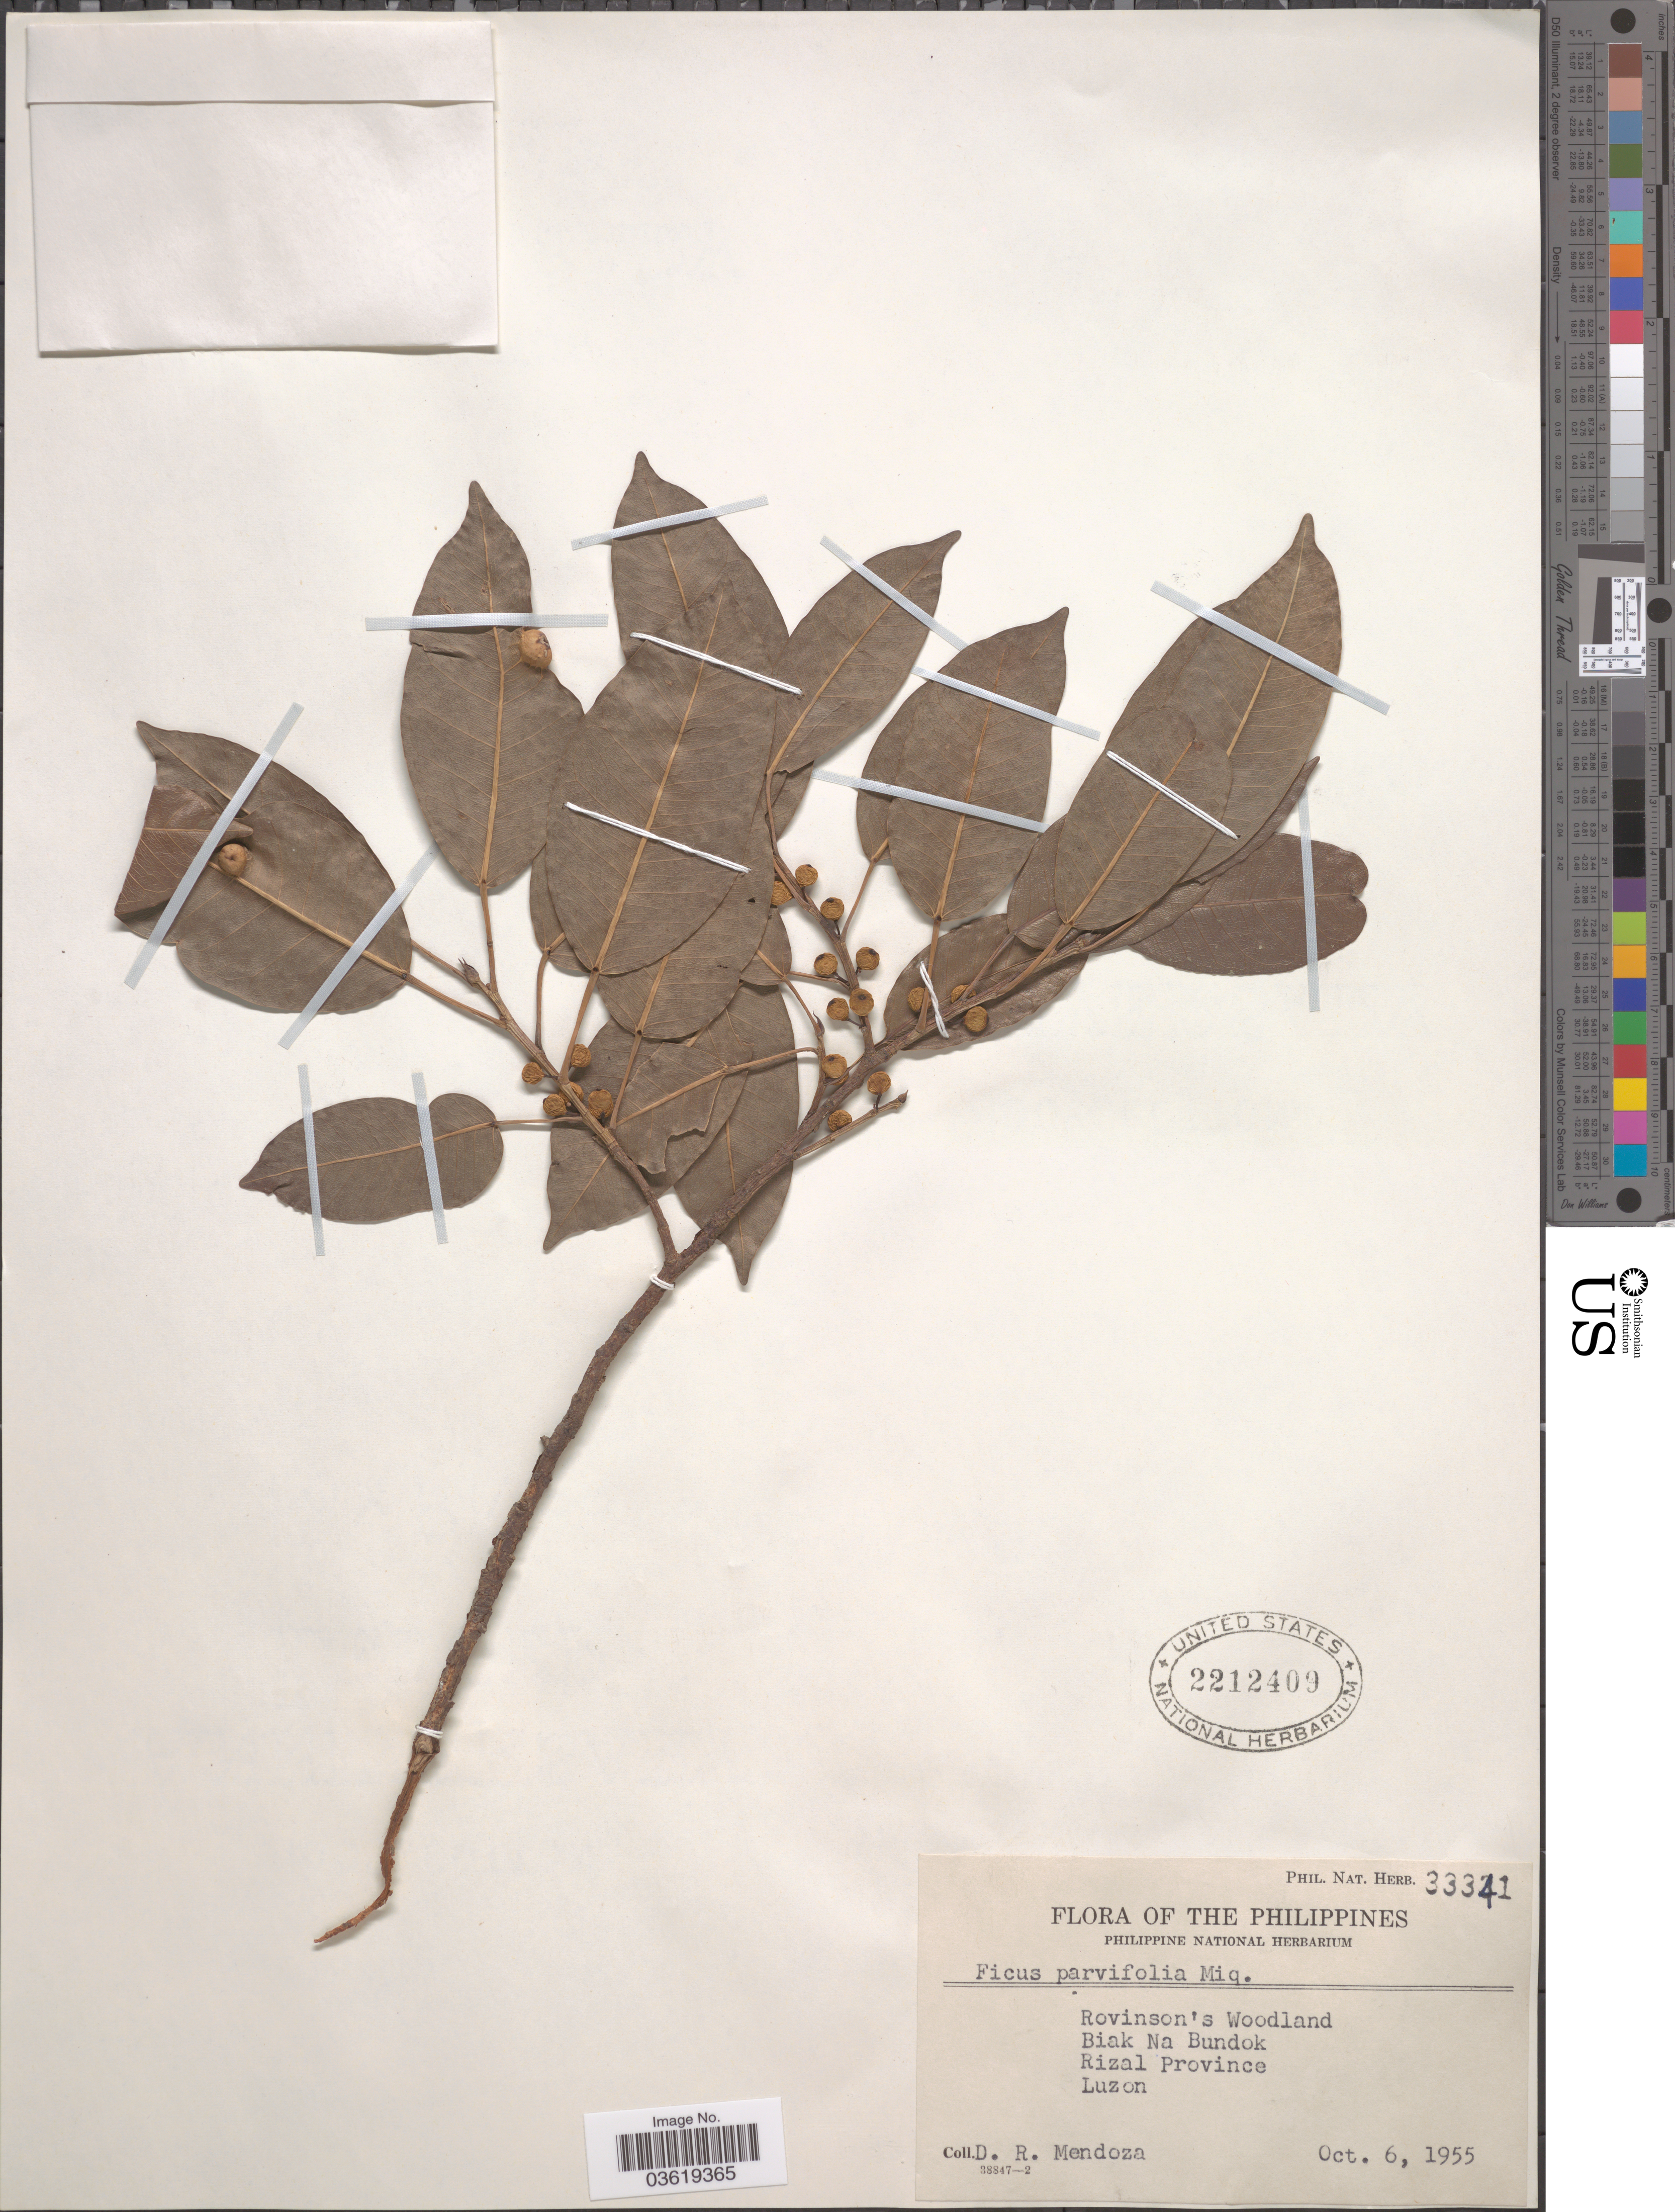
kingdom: Plantae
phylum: Tracheophyta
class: Magnoliopsida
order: Rosales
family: Moraceae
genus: Ficus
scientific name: Ficus parvifolia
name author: Oken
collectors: D. Mendoza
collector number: Phil. Nat. Herb. 33341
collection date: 1955-10-06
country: Philippines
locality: Rovinson's Woodland, Biak Na Bundok, Rizal Province, Luzon.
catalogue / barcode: US 2212409